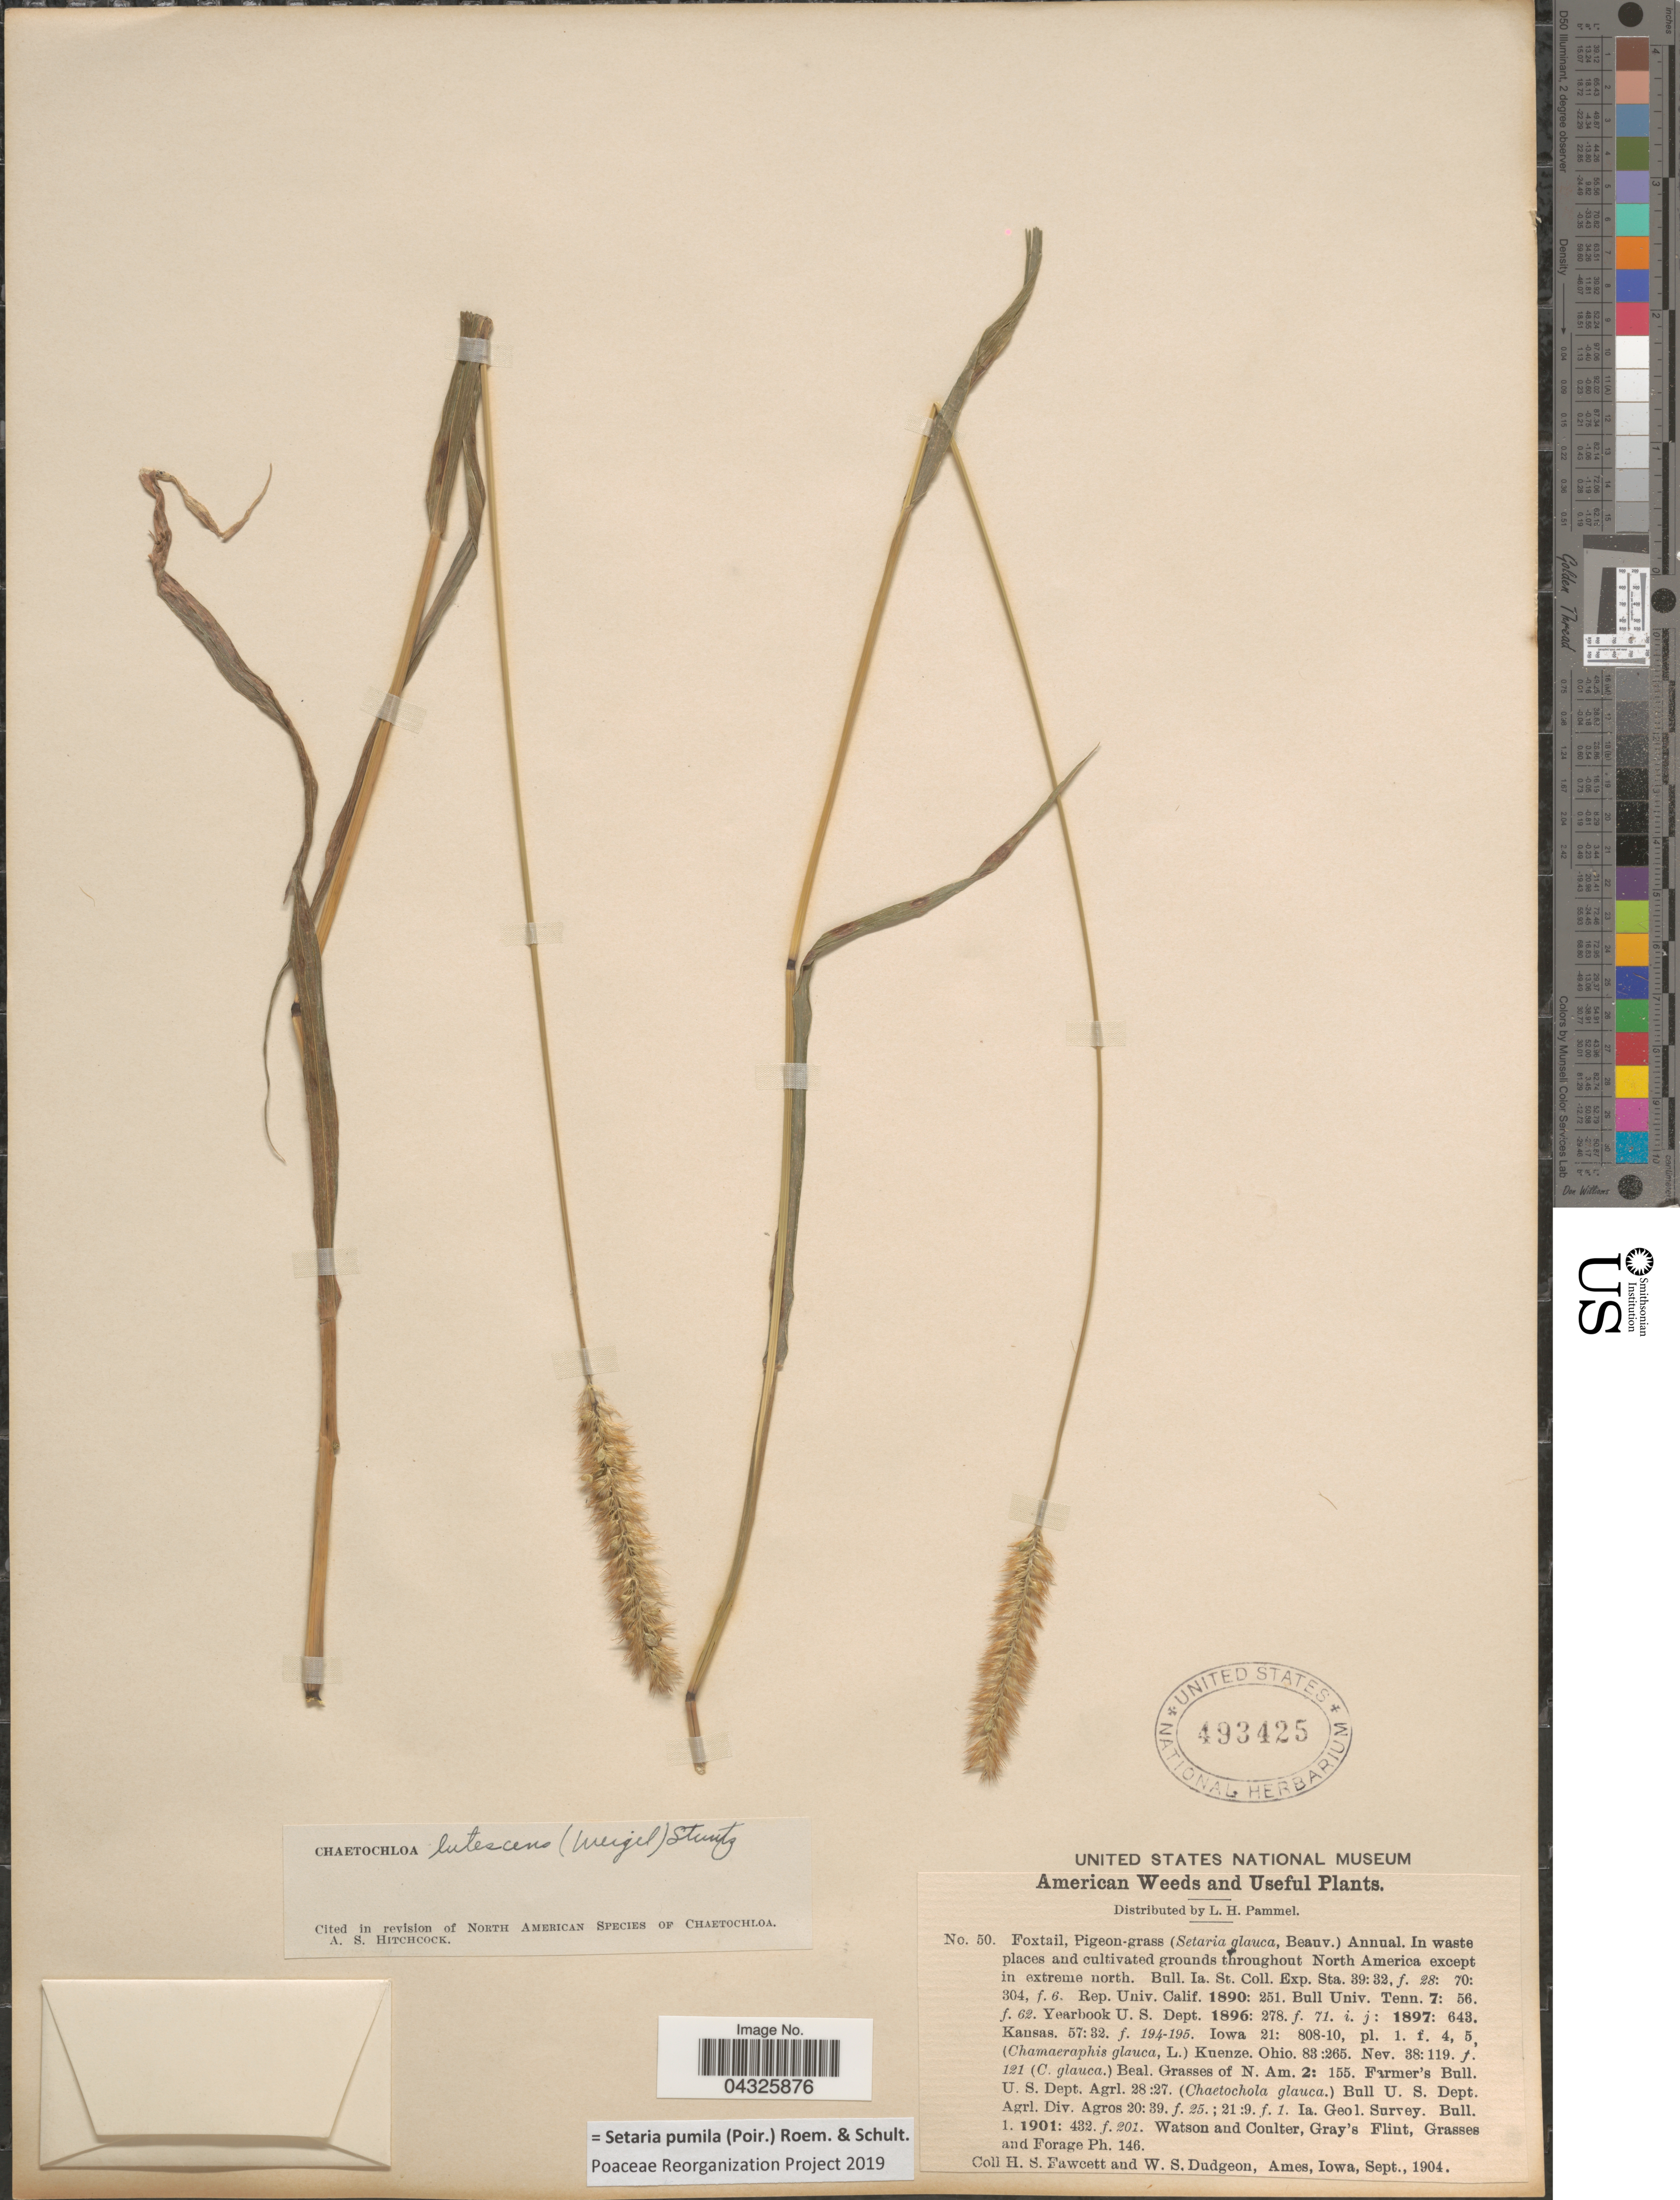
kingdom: Plantae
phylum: Tracheophyta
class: Liliopsida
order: Poales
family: Poaceae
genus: Setaria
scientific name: Setaria pumila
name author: (Poir.) Roem. & Schult.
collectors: H. Fawcett & W. Dudgeon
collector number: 50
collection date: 1904-09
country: United States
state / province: Iowa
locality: Ames.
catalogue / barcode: US 493425